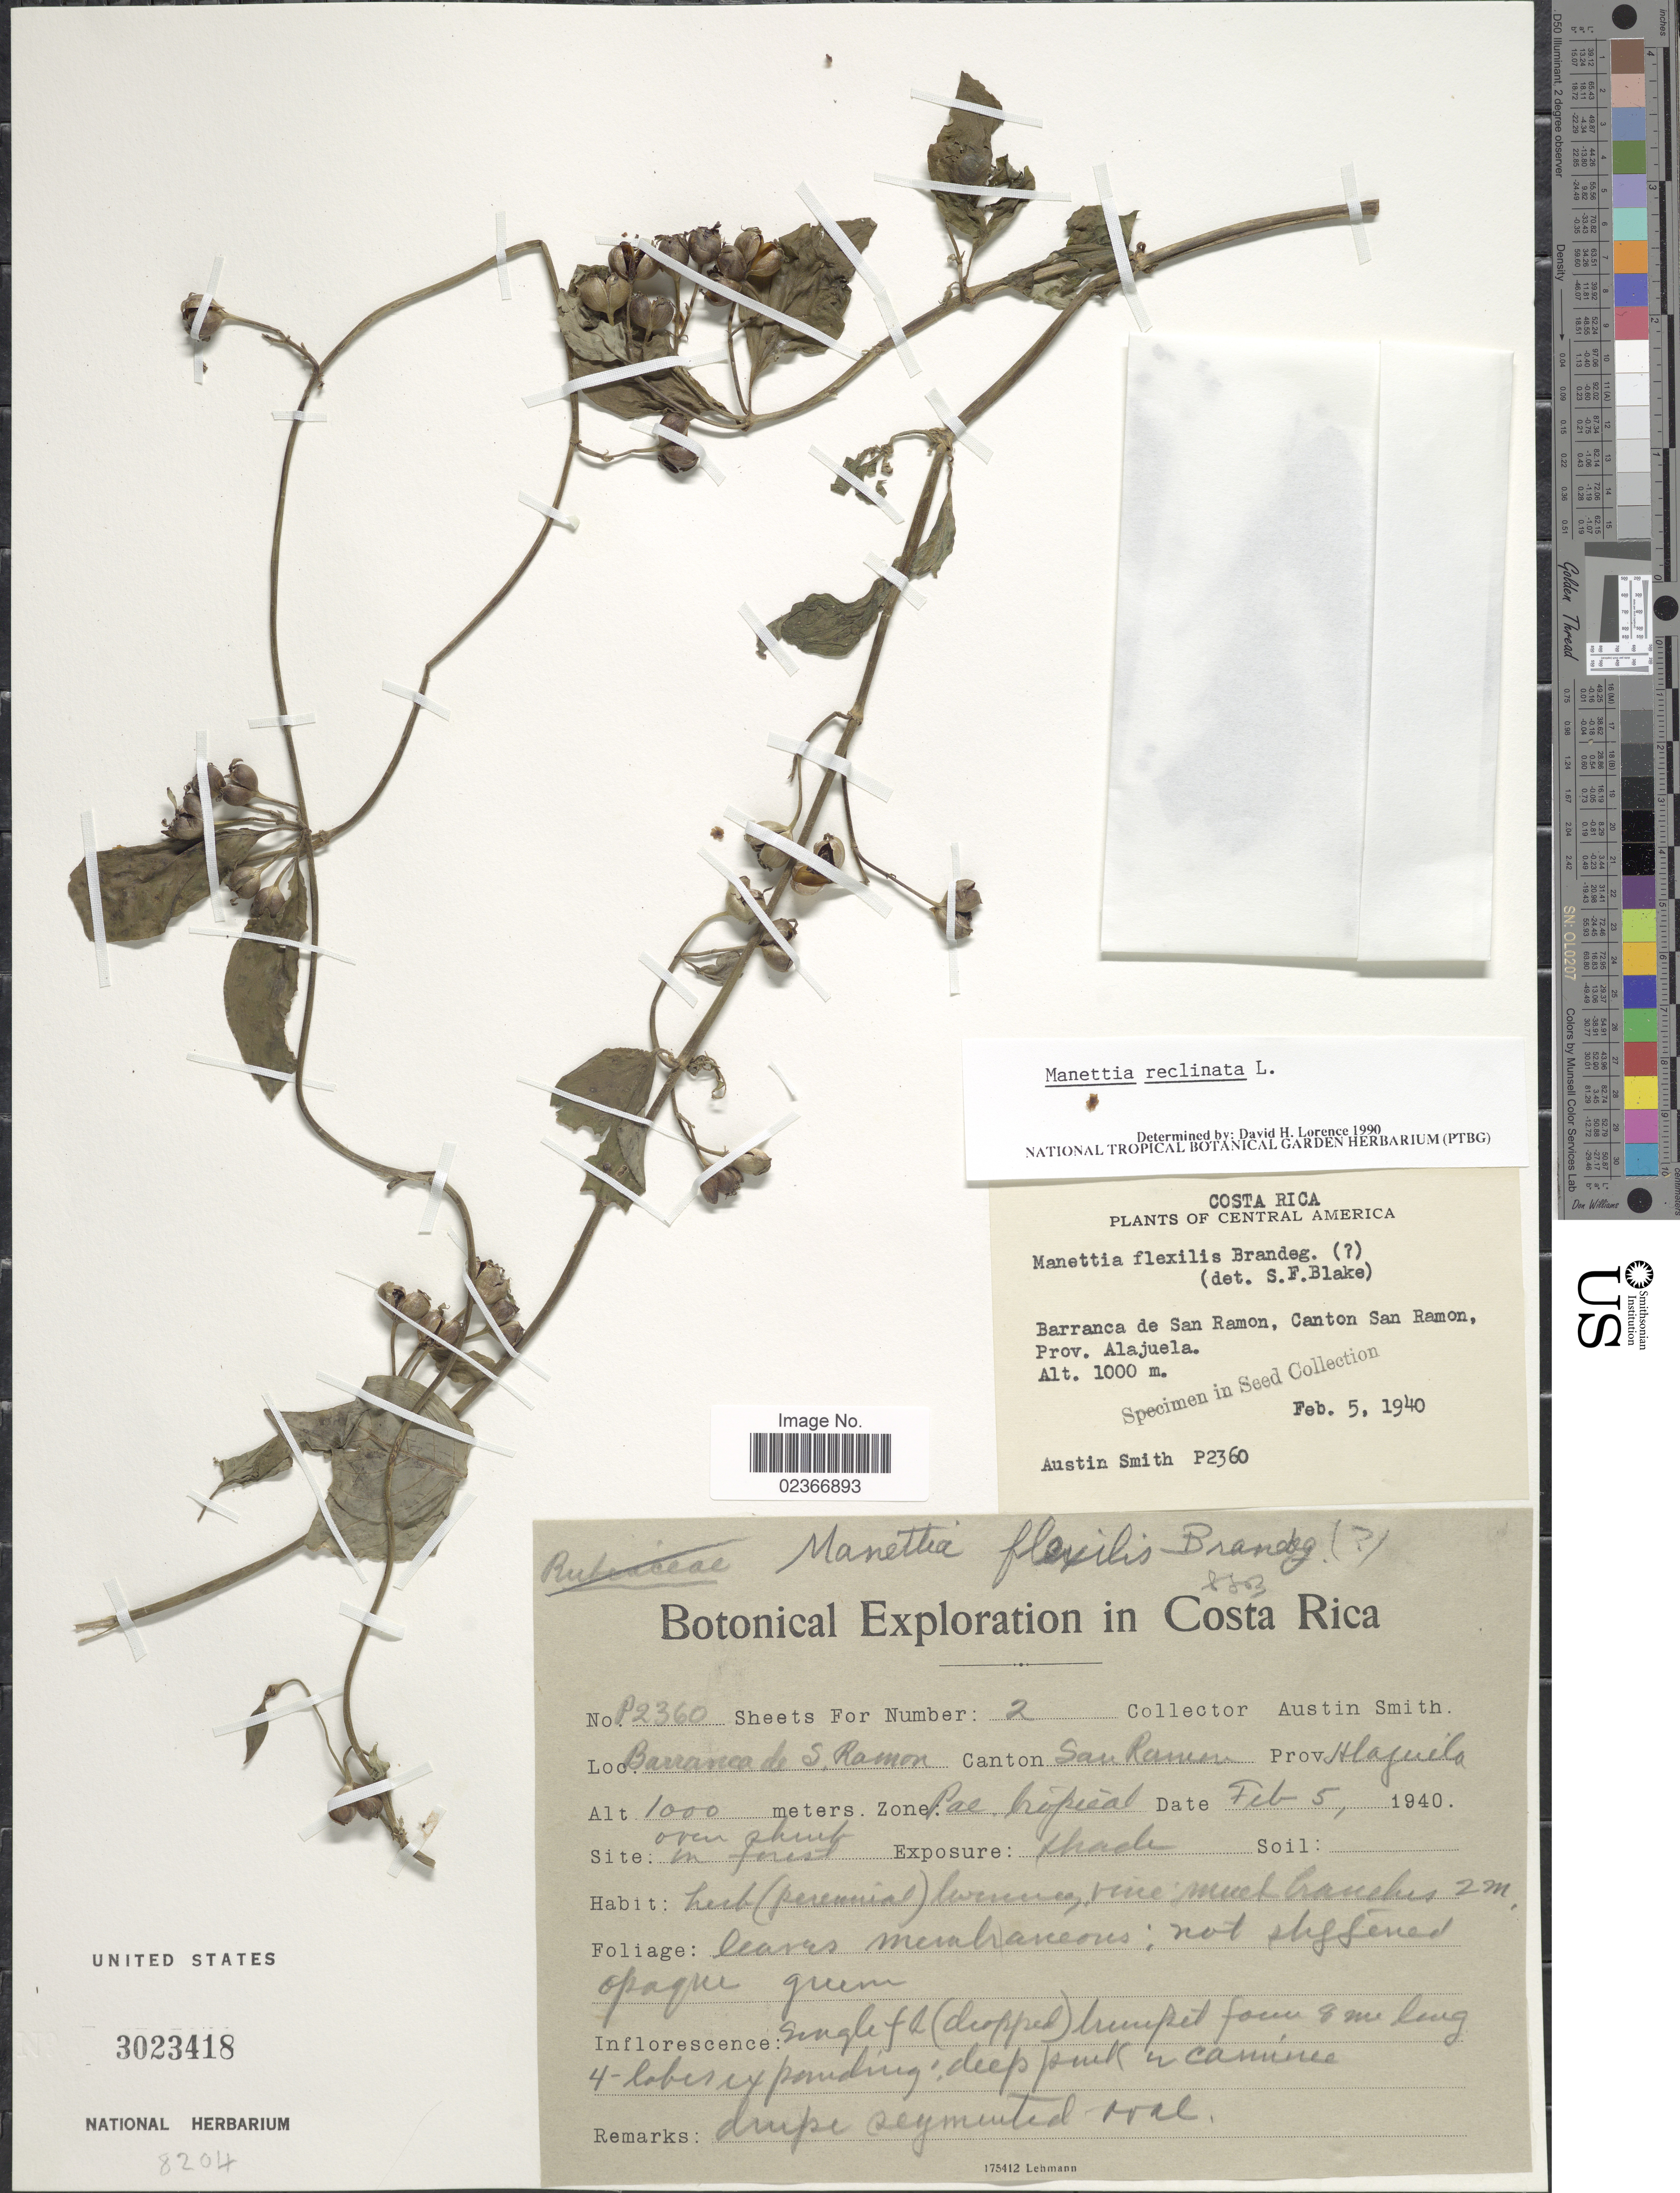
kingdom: Plantae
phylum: Tracheophyta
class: Magnoliopsida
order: Gentianales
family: Rubiaceae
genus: Manettia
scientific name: Manettia reclinata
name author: L.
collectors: Aust P. Smith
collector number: P2360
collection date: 1940-02-05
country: Costa Rica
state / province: Alajuela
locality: Barranca de San Ramon, Canton San Ramon, Prov. Alajuela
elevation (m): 1000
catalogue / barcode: US 3023418